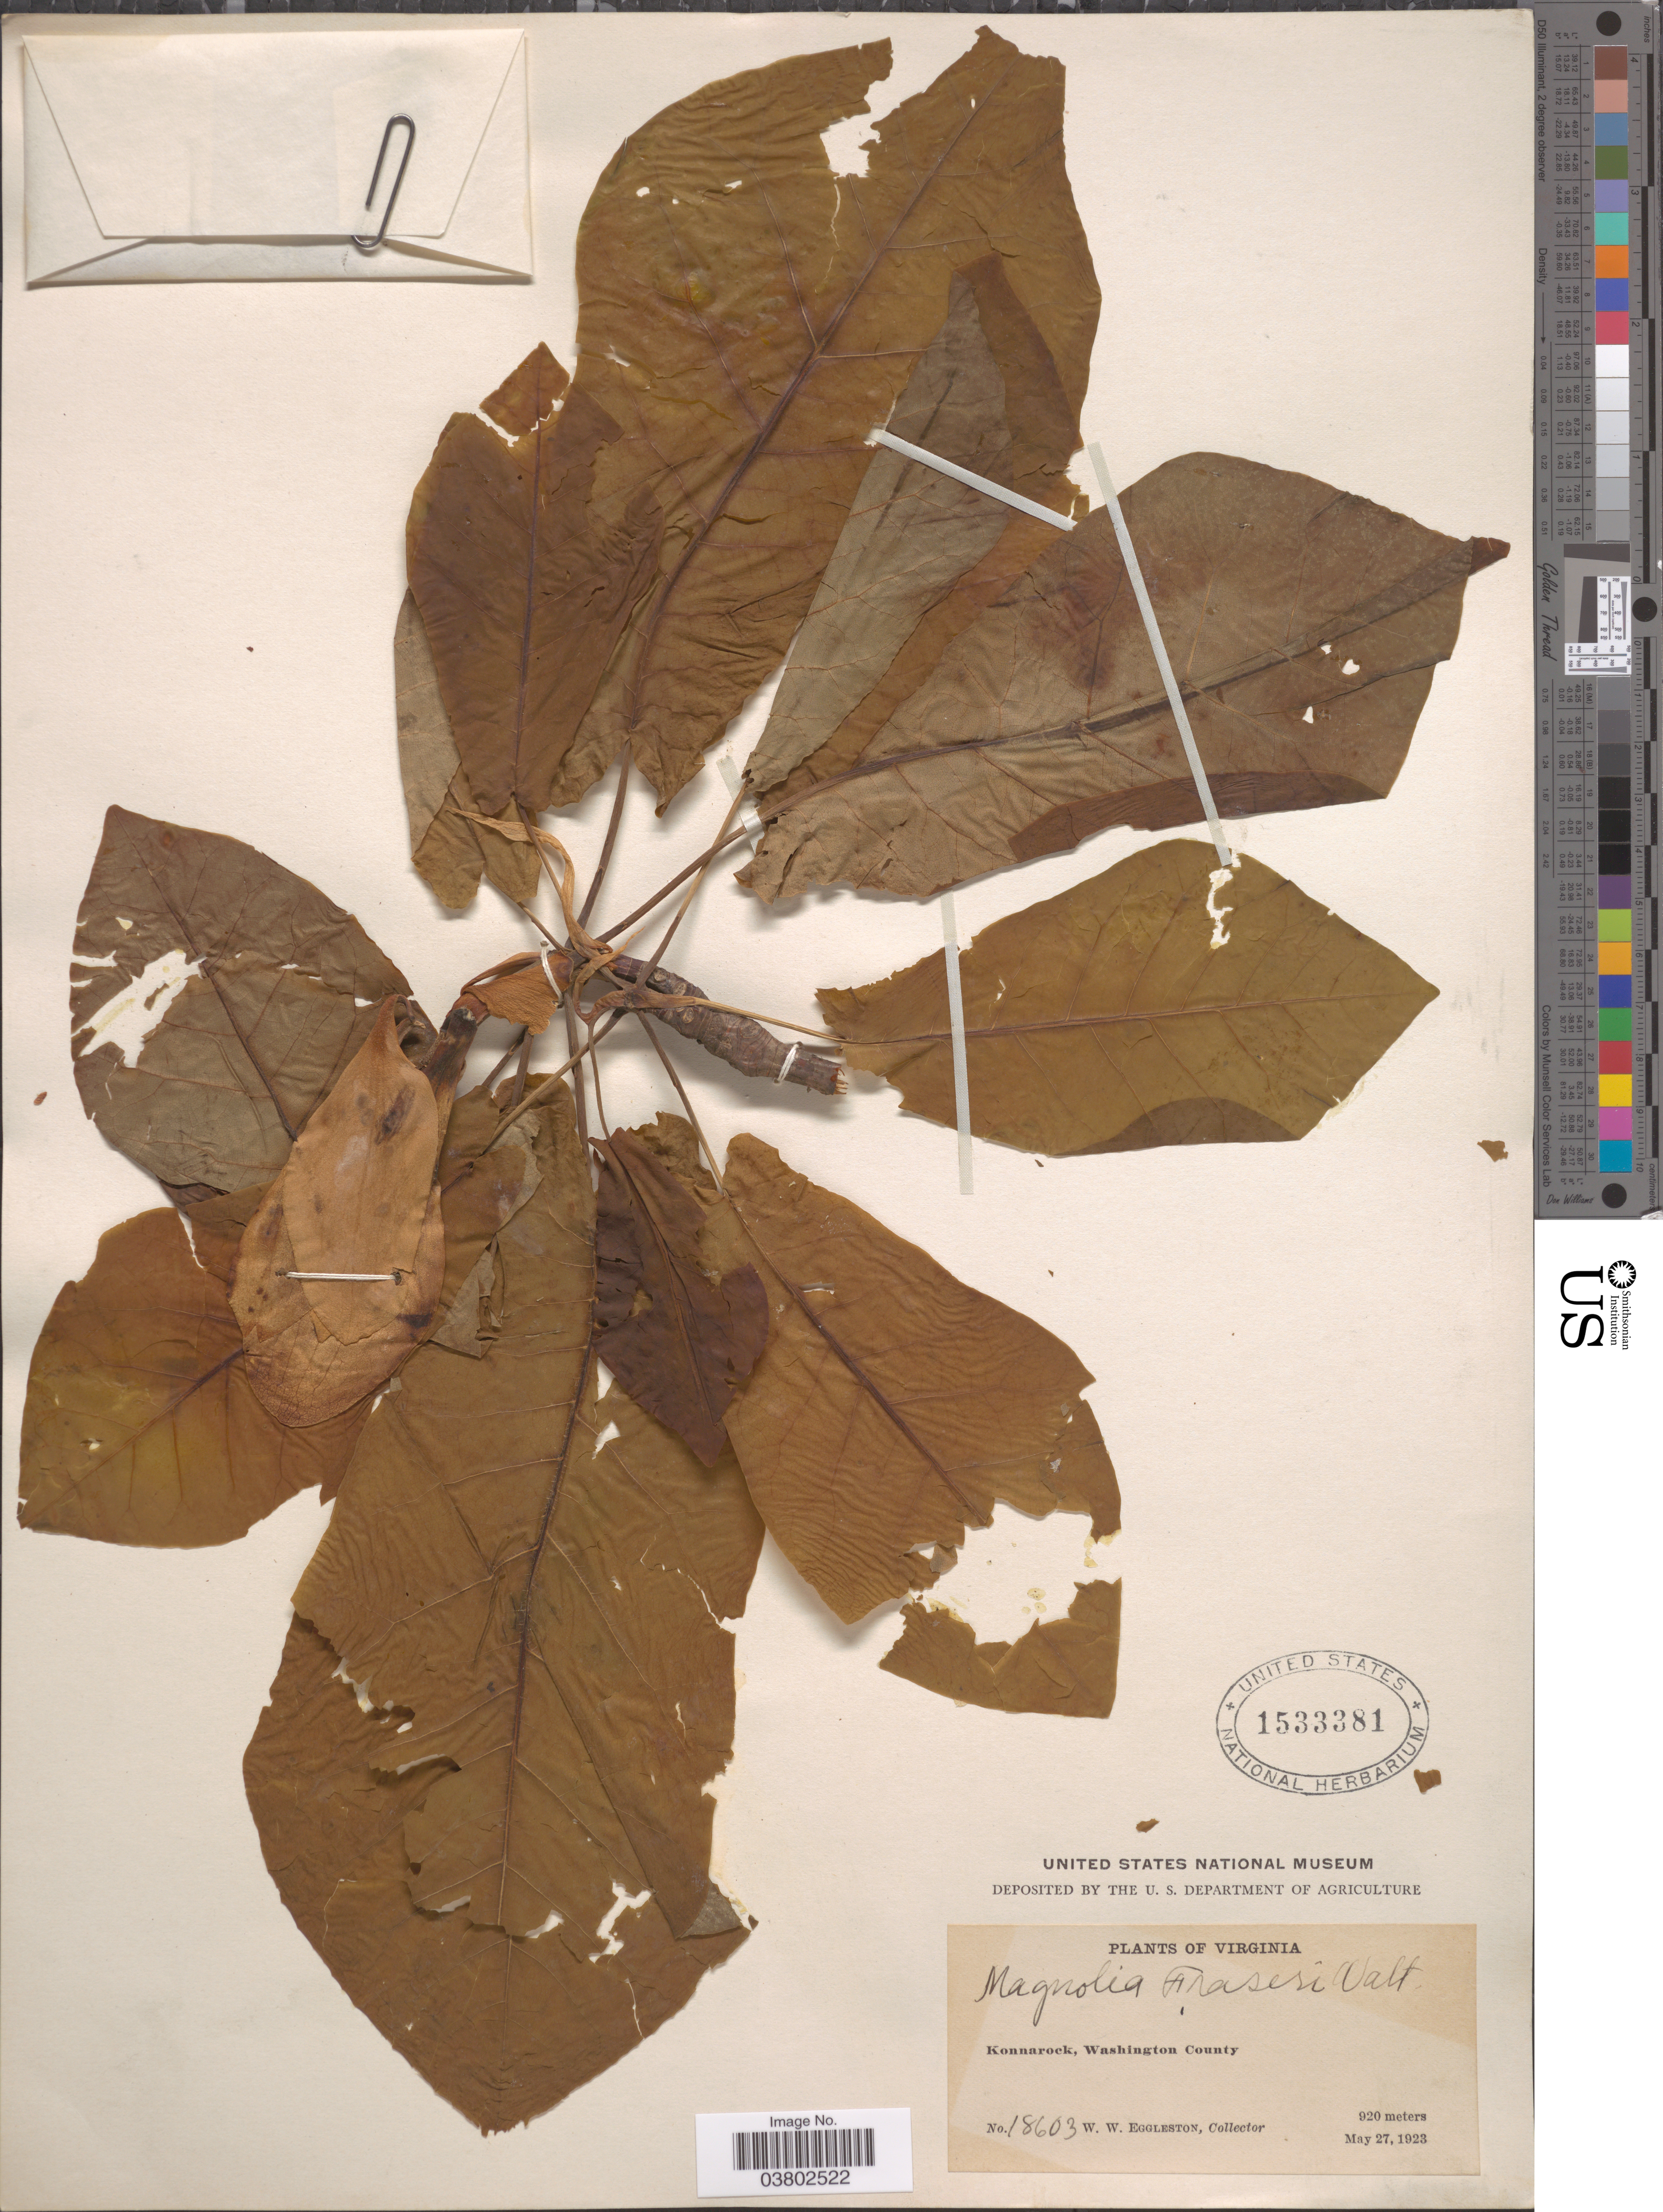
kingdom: Plantae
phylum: Tracheophyta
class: Magnoliopsida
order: Magnoliales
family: Magnoliaceae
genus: Magnolia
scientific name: Magnolia fraseri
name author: Walter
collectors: W. W. Eggleston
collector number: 18603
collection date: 1923-05-27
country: United States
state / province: Virginia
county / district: Washington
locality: Konnarock, Washington County.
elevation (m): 920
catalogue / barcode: US 1533381